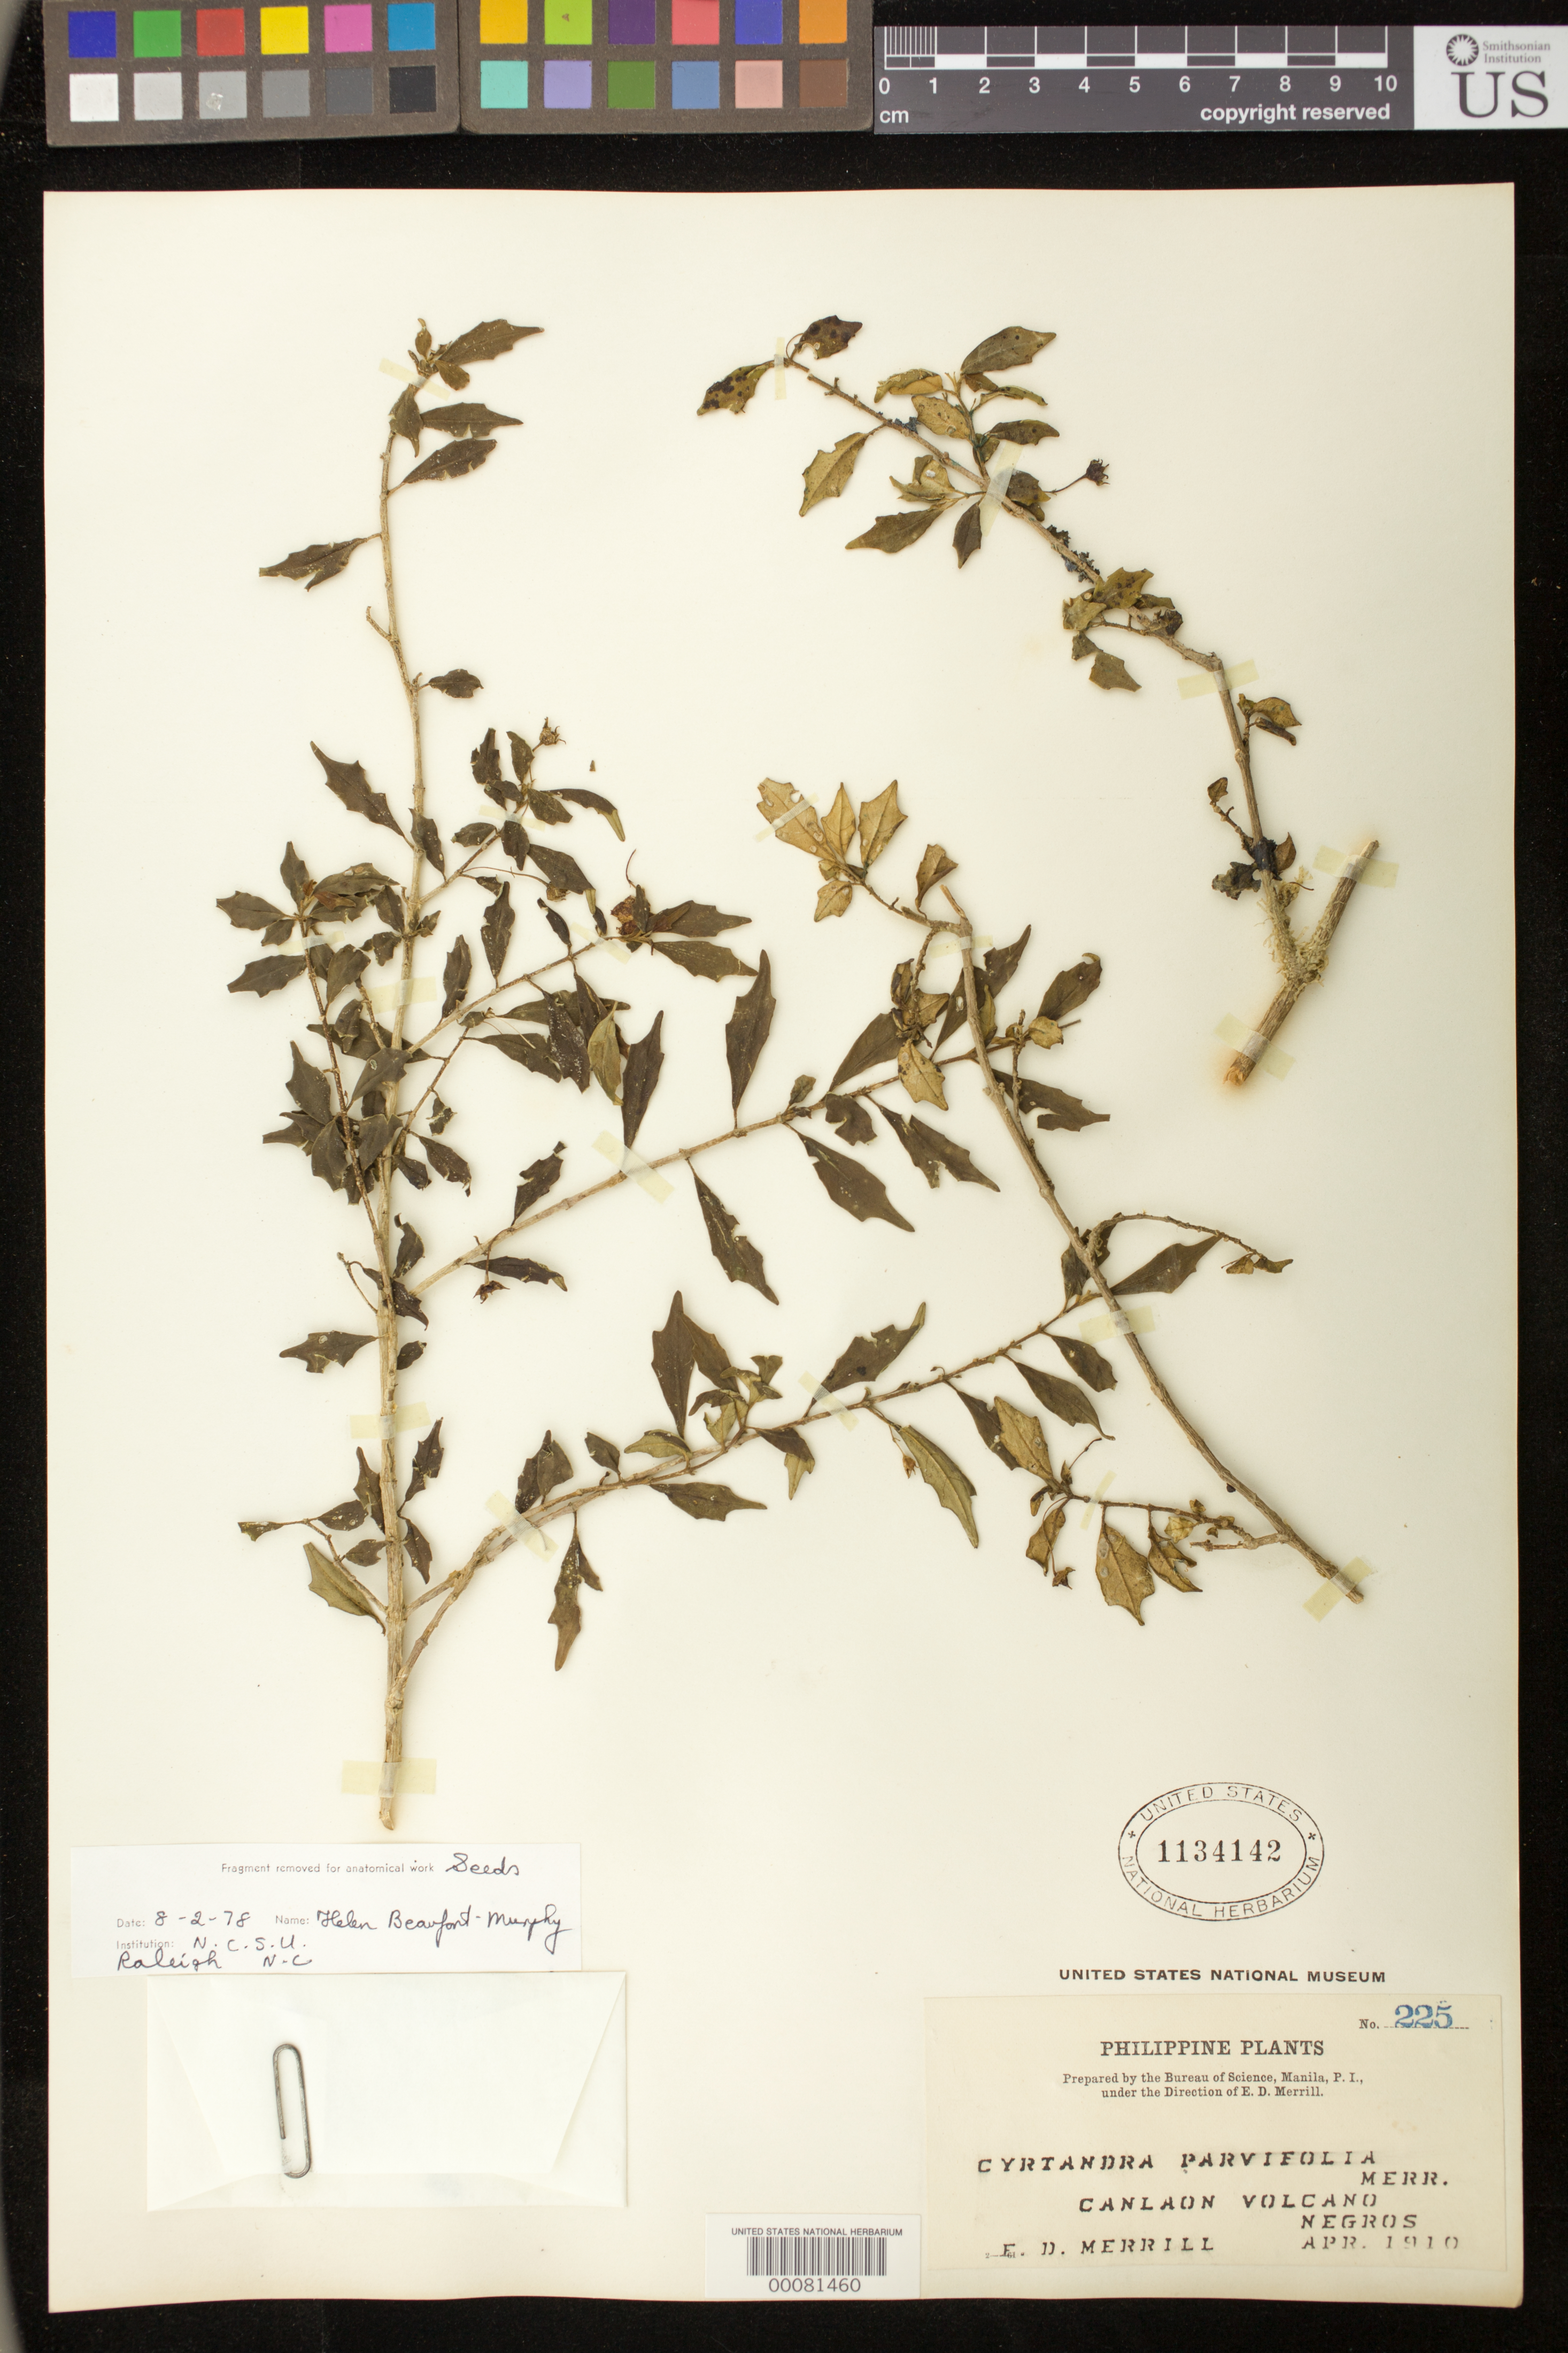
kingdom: Plantae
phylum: Tracheophyta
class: Magnoliopsida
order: Lamiales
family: Gesneriaceae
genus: Cyrtandra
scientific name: Cyrtandra parvifolia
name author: Merr.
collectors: E. D. Merrill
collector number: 225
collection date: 1910-04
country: Philippines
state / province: Western Visayas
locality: Canlaon Volcano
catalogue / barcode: US 1134142